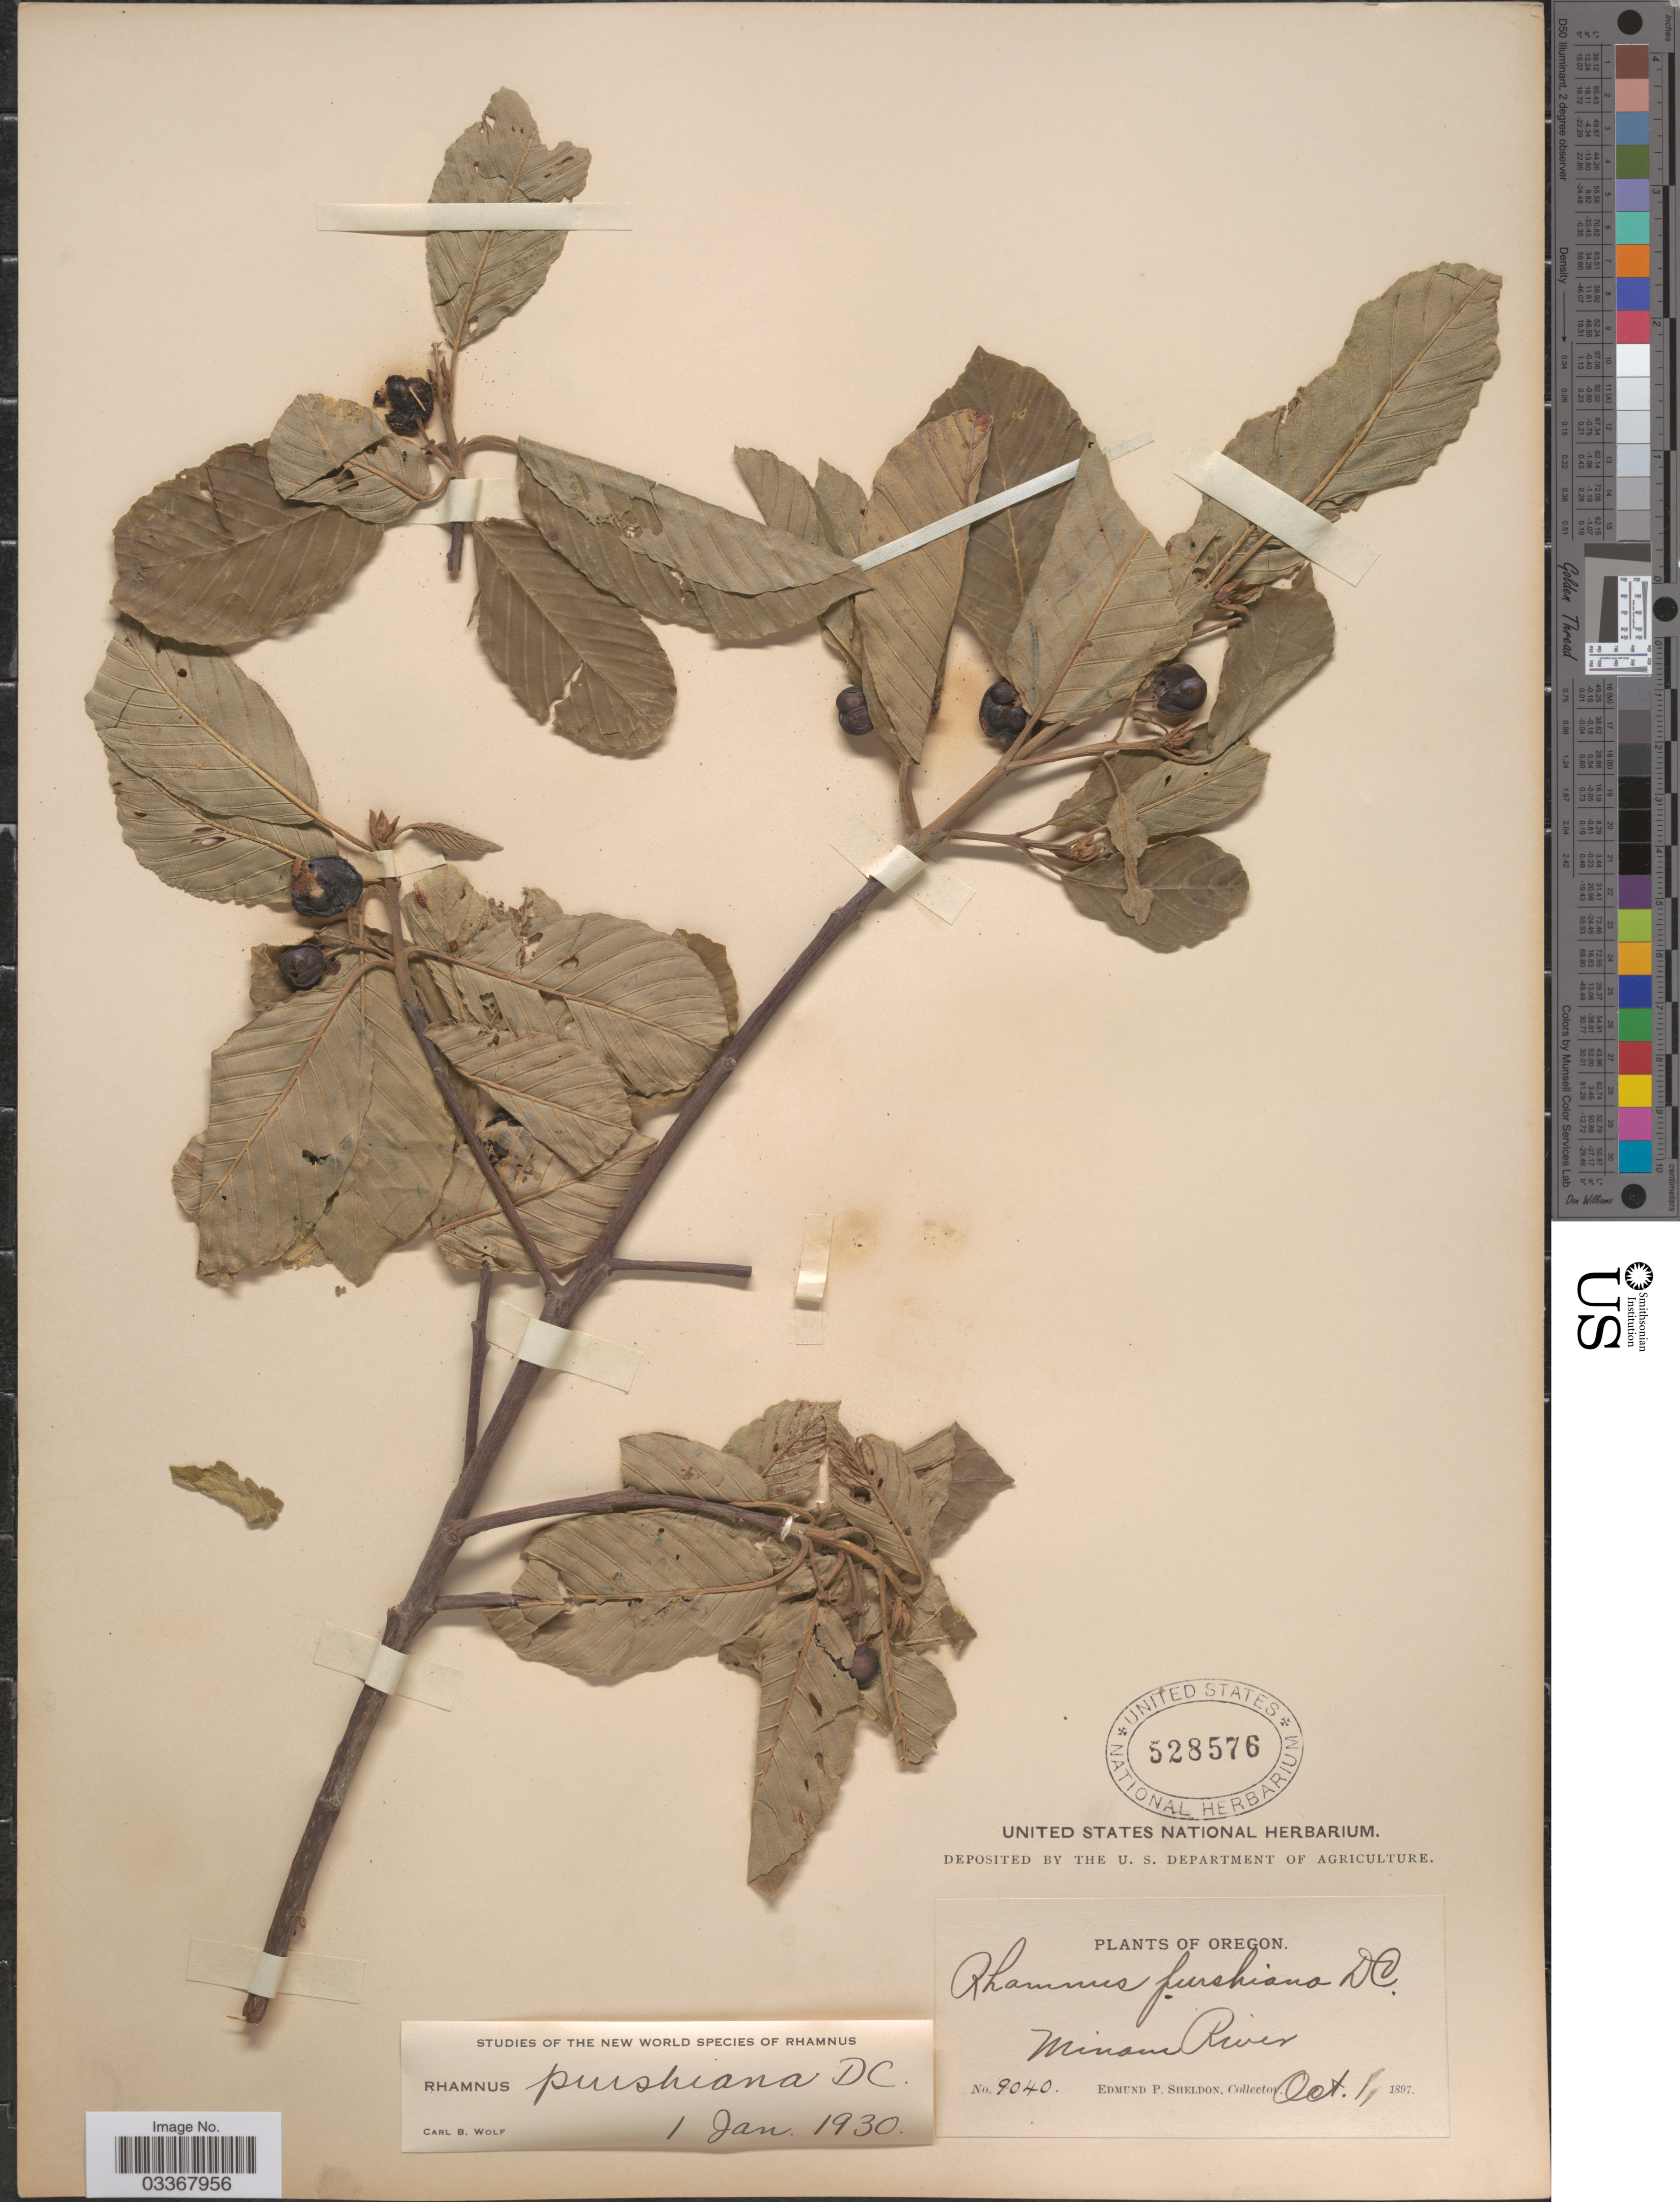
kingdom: Plantae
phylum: Tracheophyta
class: Magnoliopsida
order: Rosales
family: Rhamnaceae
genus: Frangula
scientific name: Frangula purshiana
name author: (DC.) A. Gray ex J.G. Cooper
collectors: E. P. Sheldon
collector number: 9040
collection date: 1897-10-01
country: United States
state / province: Oregon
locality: Minam River.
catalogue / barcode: US 528576